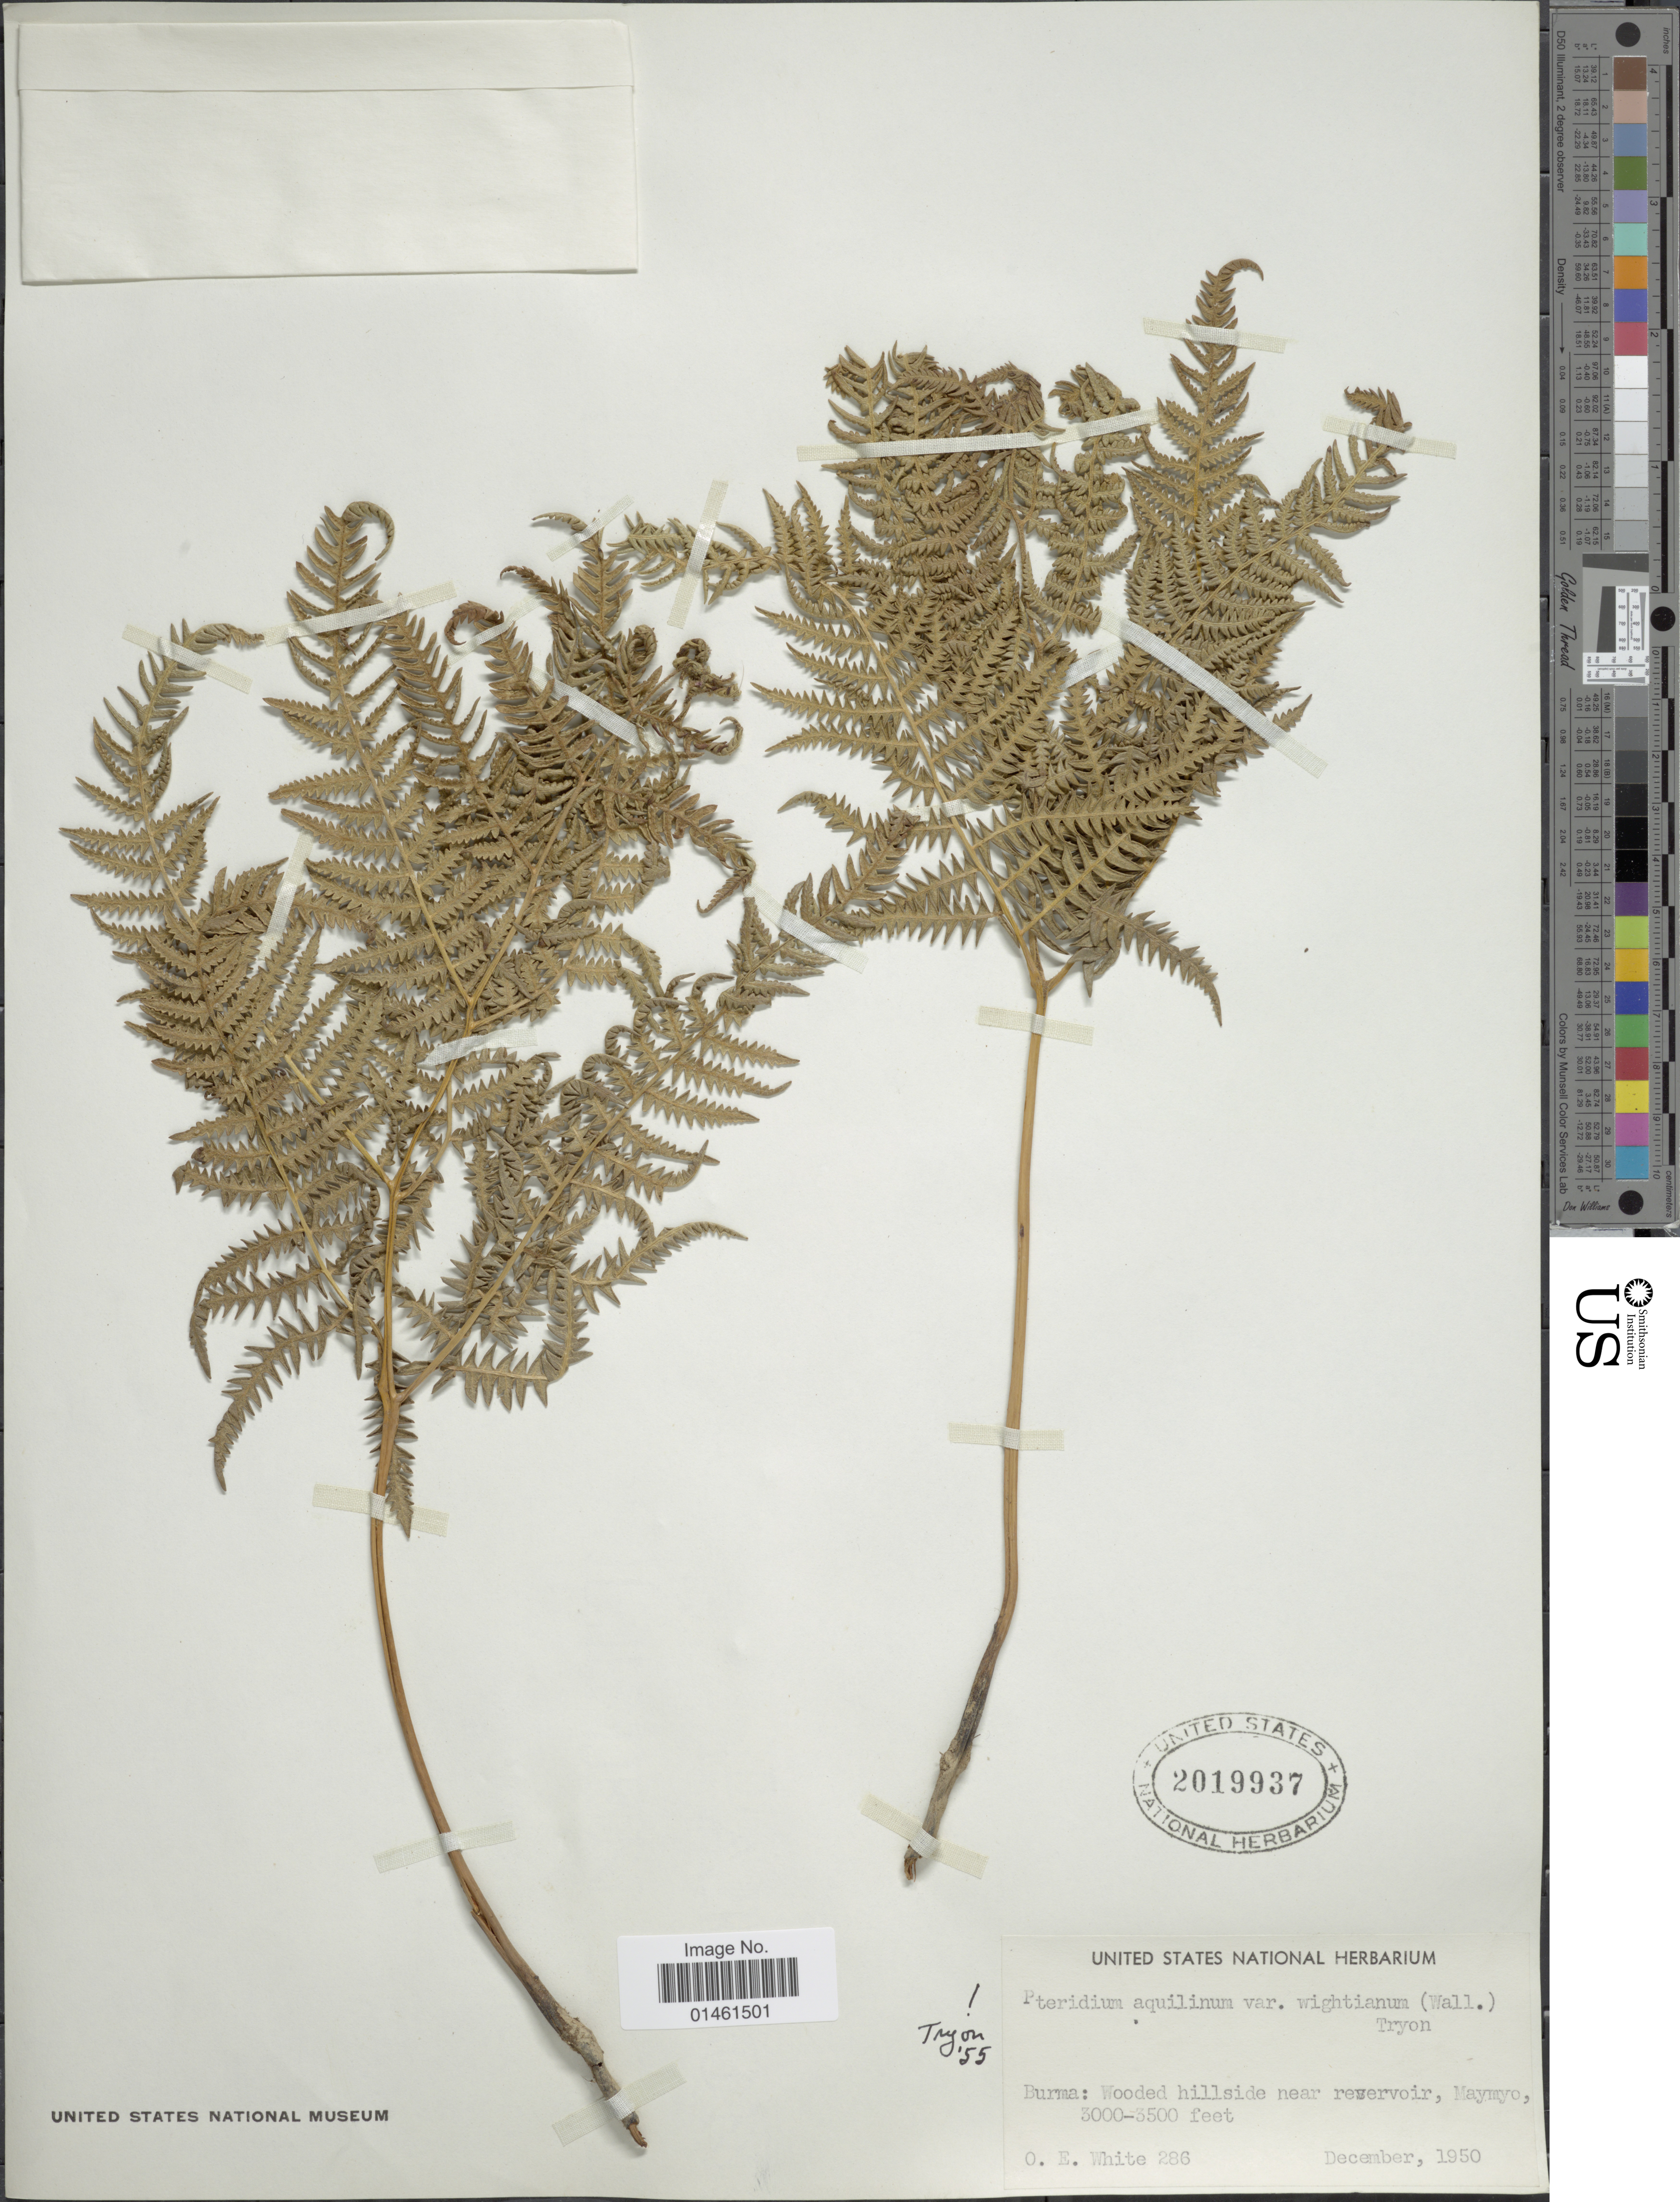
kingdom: Plantae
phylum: Tracheophyta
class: Polypodiopsida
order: Polypodiales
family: Dennstaedtiaceae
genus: Pteridium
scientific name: Pteridium aquilinum var. wightianum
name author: (J. Agardh) R.M. Tryon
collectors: O. E. White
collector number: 286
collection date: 1950-12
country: Myanmar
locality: Burma: wooded hillside near Reservoir, Maymyo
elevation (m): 914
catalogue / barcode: US 2019937